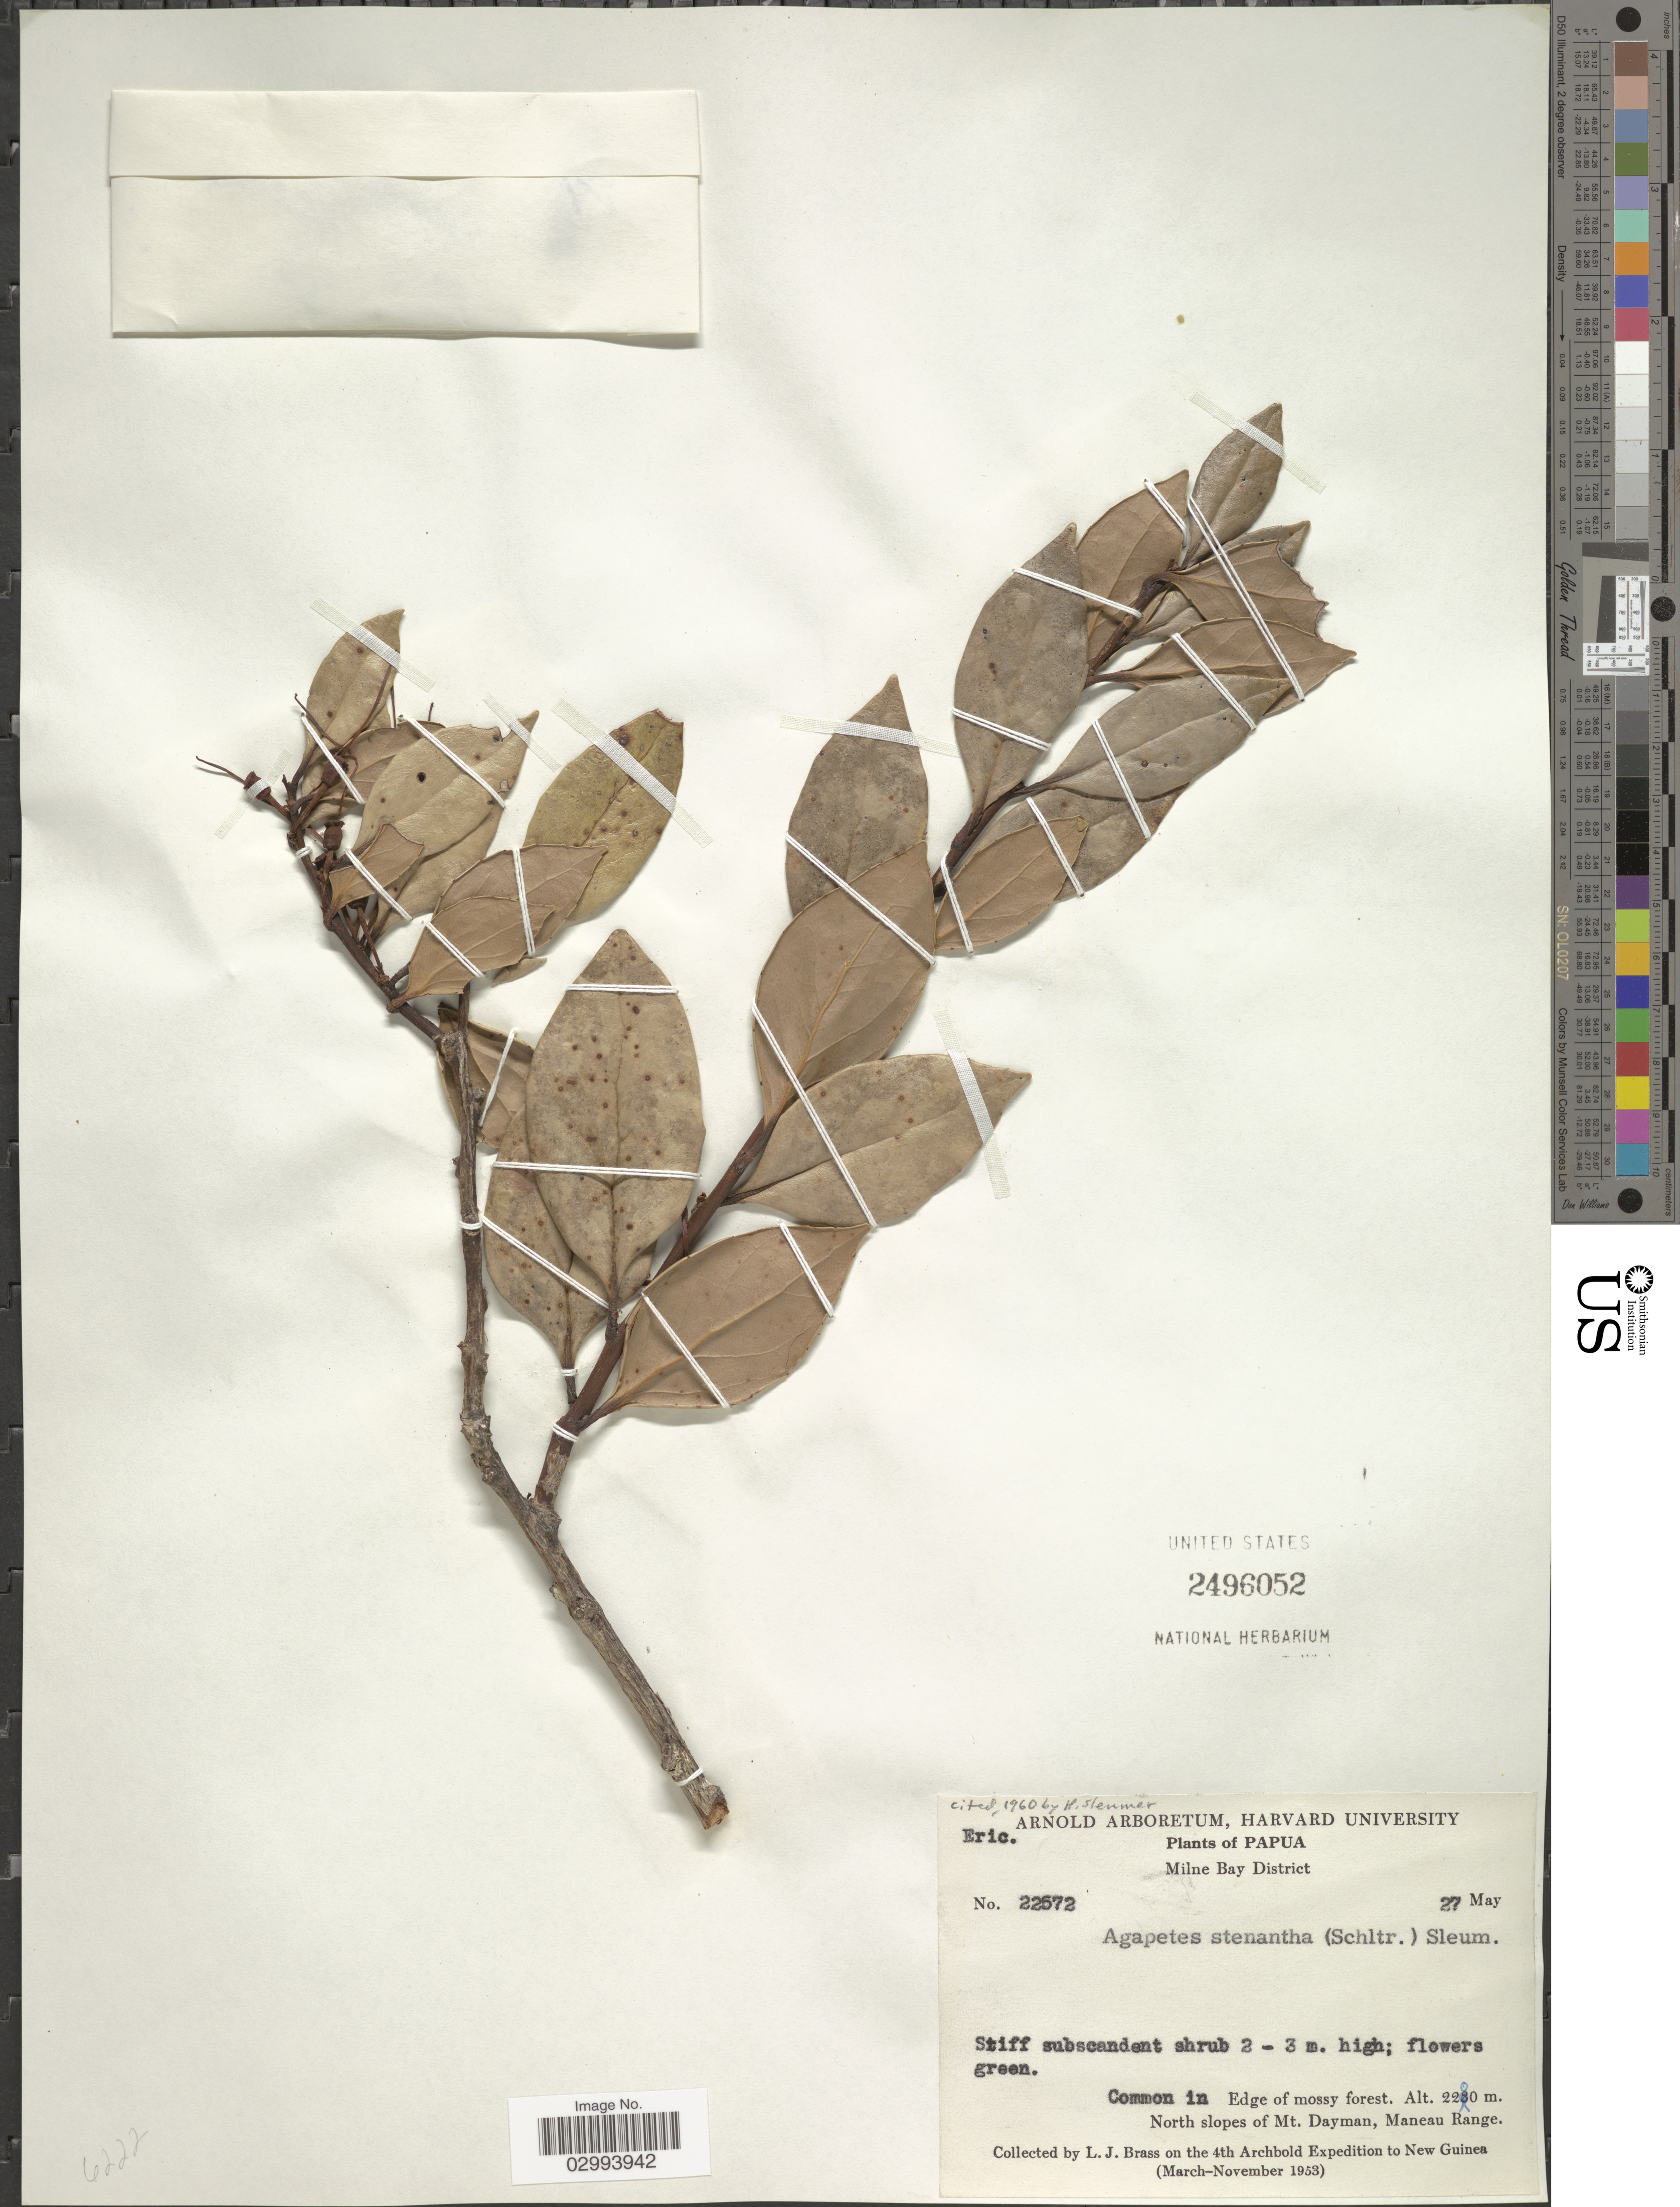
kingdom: Plantae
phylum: Tracheophyta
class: Magnoliopsida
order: Ericales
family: Ericaceae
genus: Agapetes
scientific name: Agapetes stenantha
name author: Rehder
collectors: L. J. Brass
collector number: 22572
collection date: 1953-05-27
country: Papua New Guinea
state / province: Milne Bay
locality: Papua. Milne Bay District. Common in Edge of mossy forest. North slopes of Mt. Dayman, Maneau Range. New Guinea.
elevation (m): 2230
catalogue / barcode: US 2496052